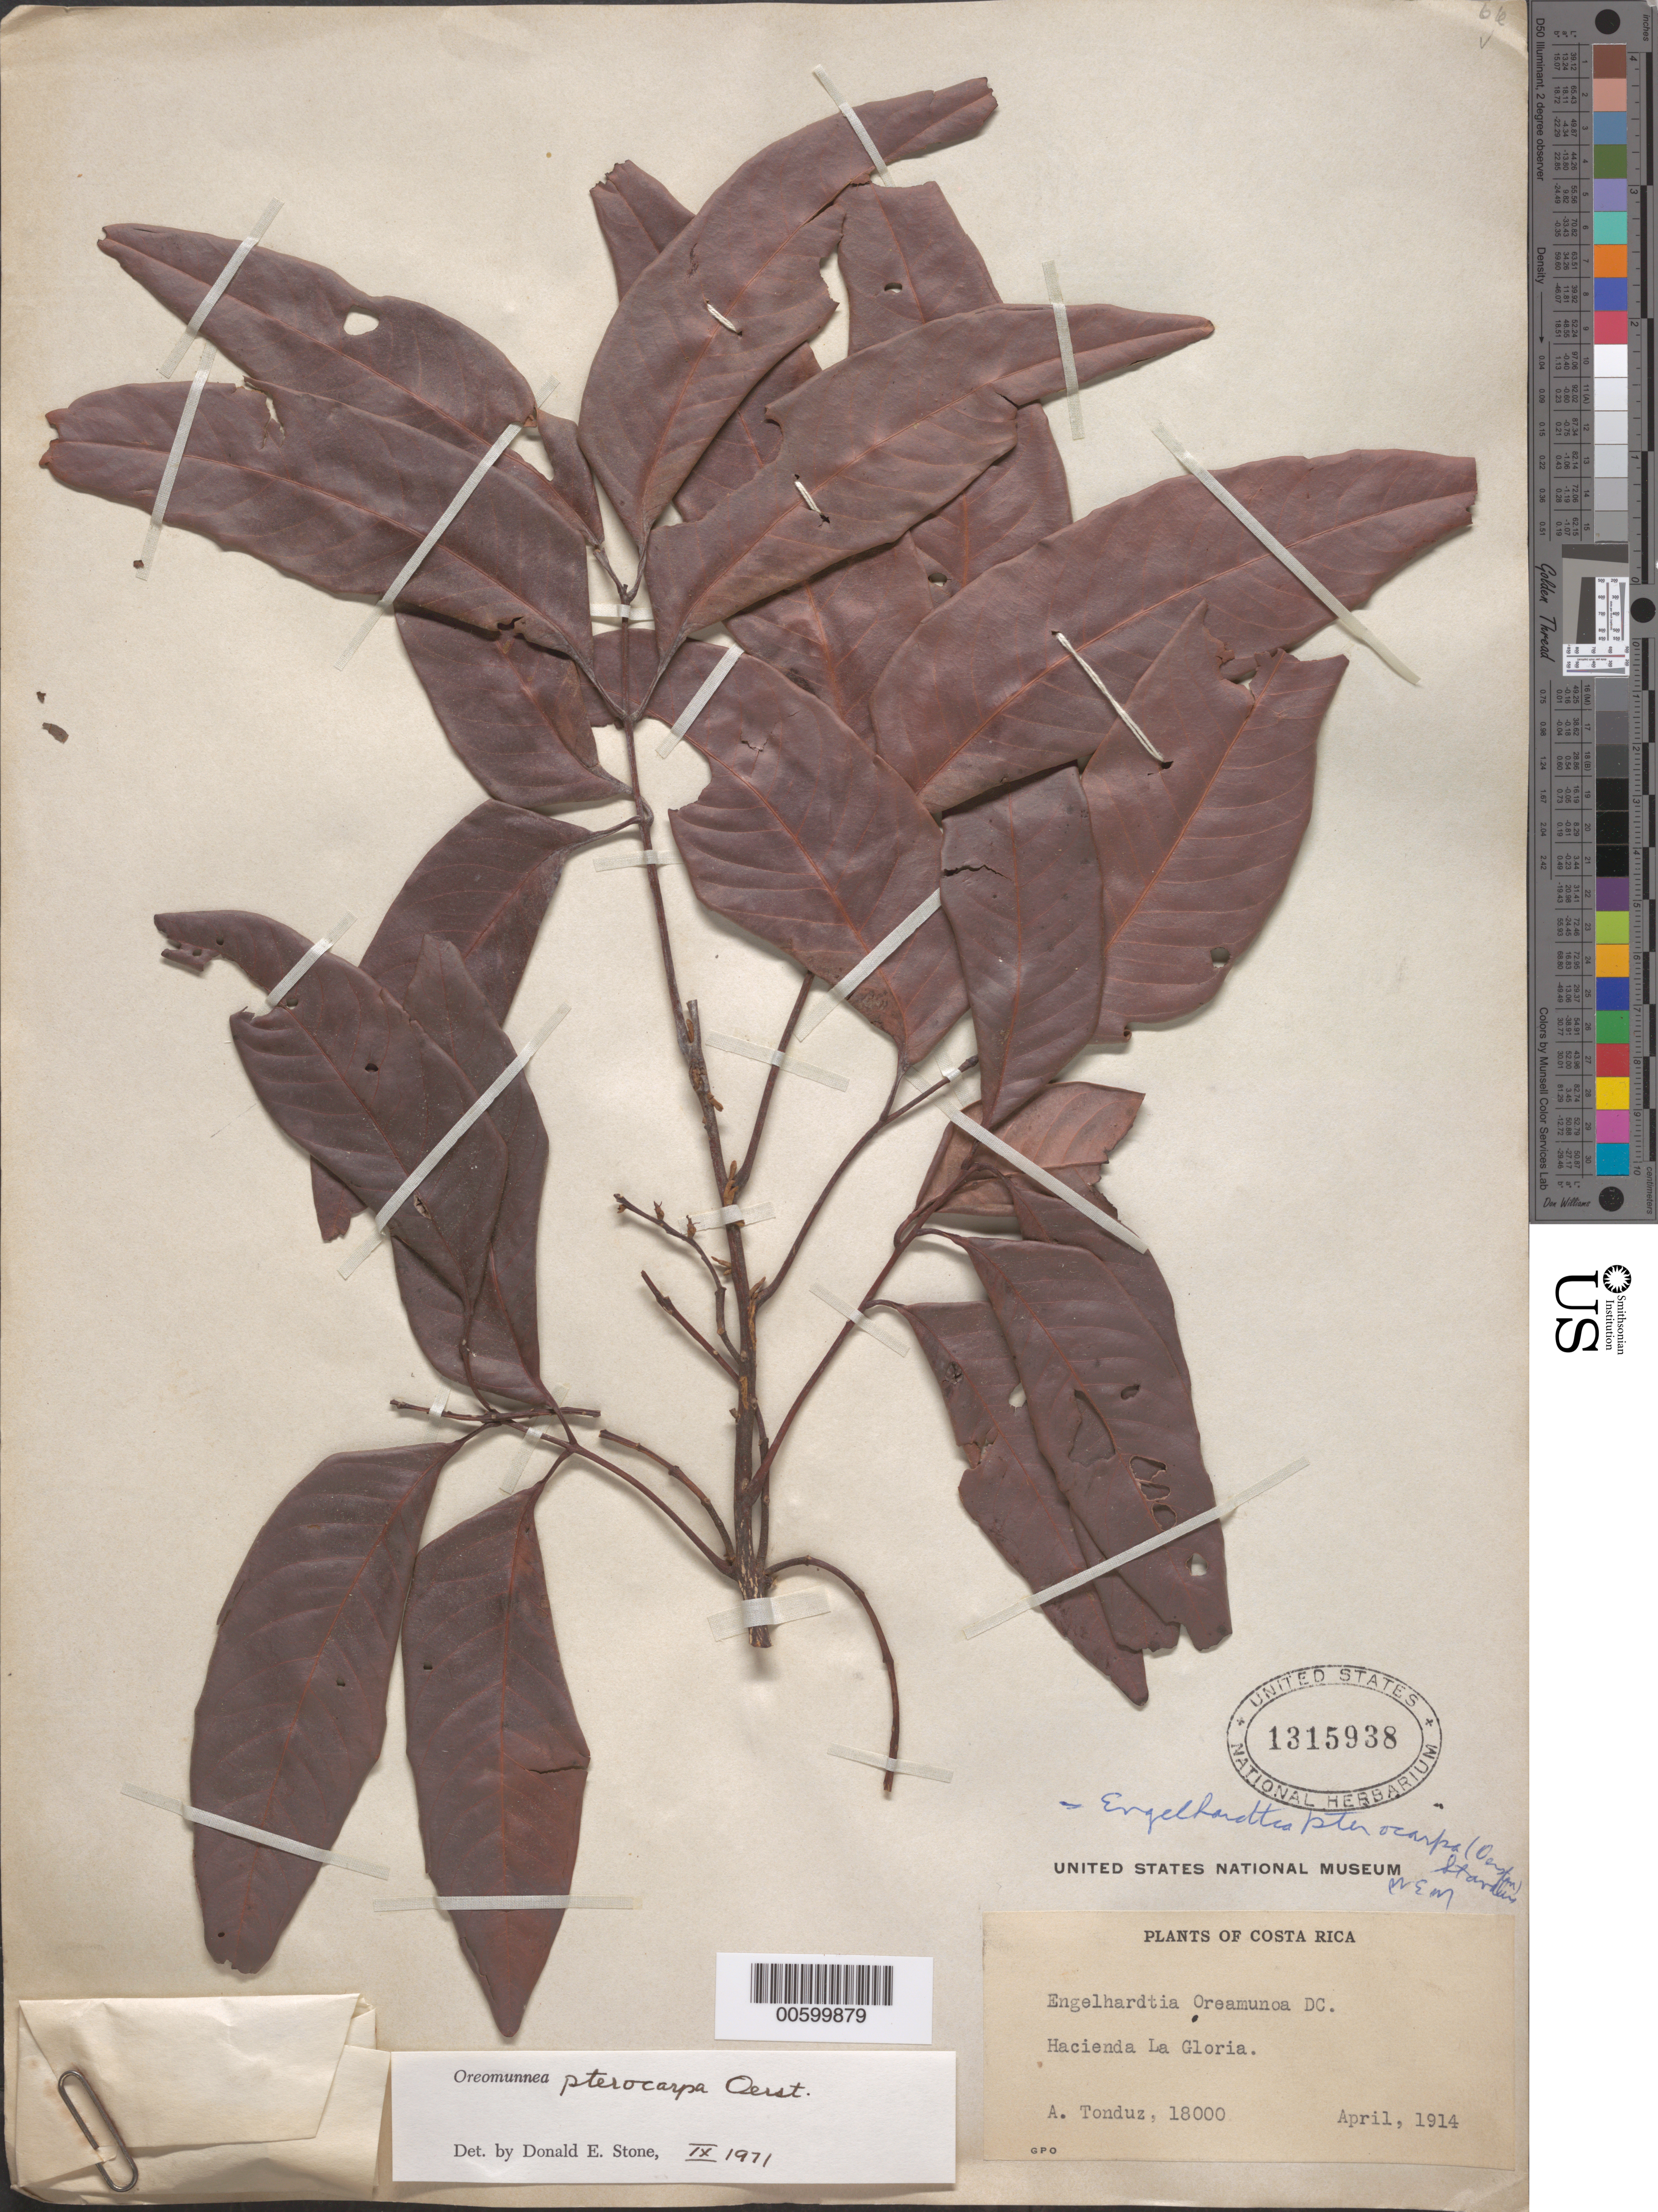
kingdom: Plantae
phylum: Tracheophyta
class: Magnoliopsida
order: Fagales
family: Juglandaceae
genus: Oreomunnea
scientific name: Oreomunnea pterocarpa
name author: Oerst.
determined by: Stone, D. E.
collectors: A. Tonduz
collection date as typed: Apr 1914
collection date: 1914-04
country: Costa Rica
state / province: Cartago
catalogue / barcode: US 1315938